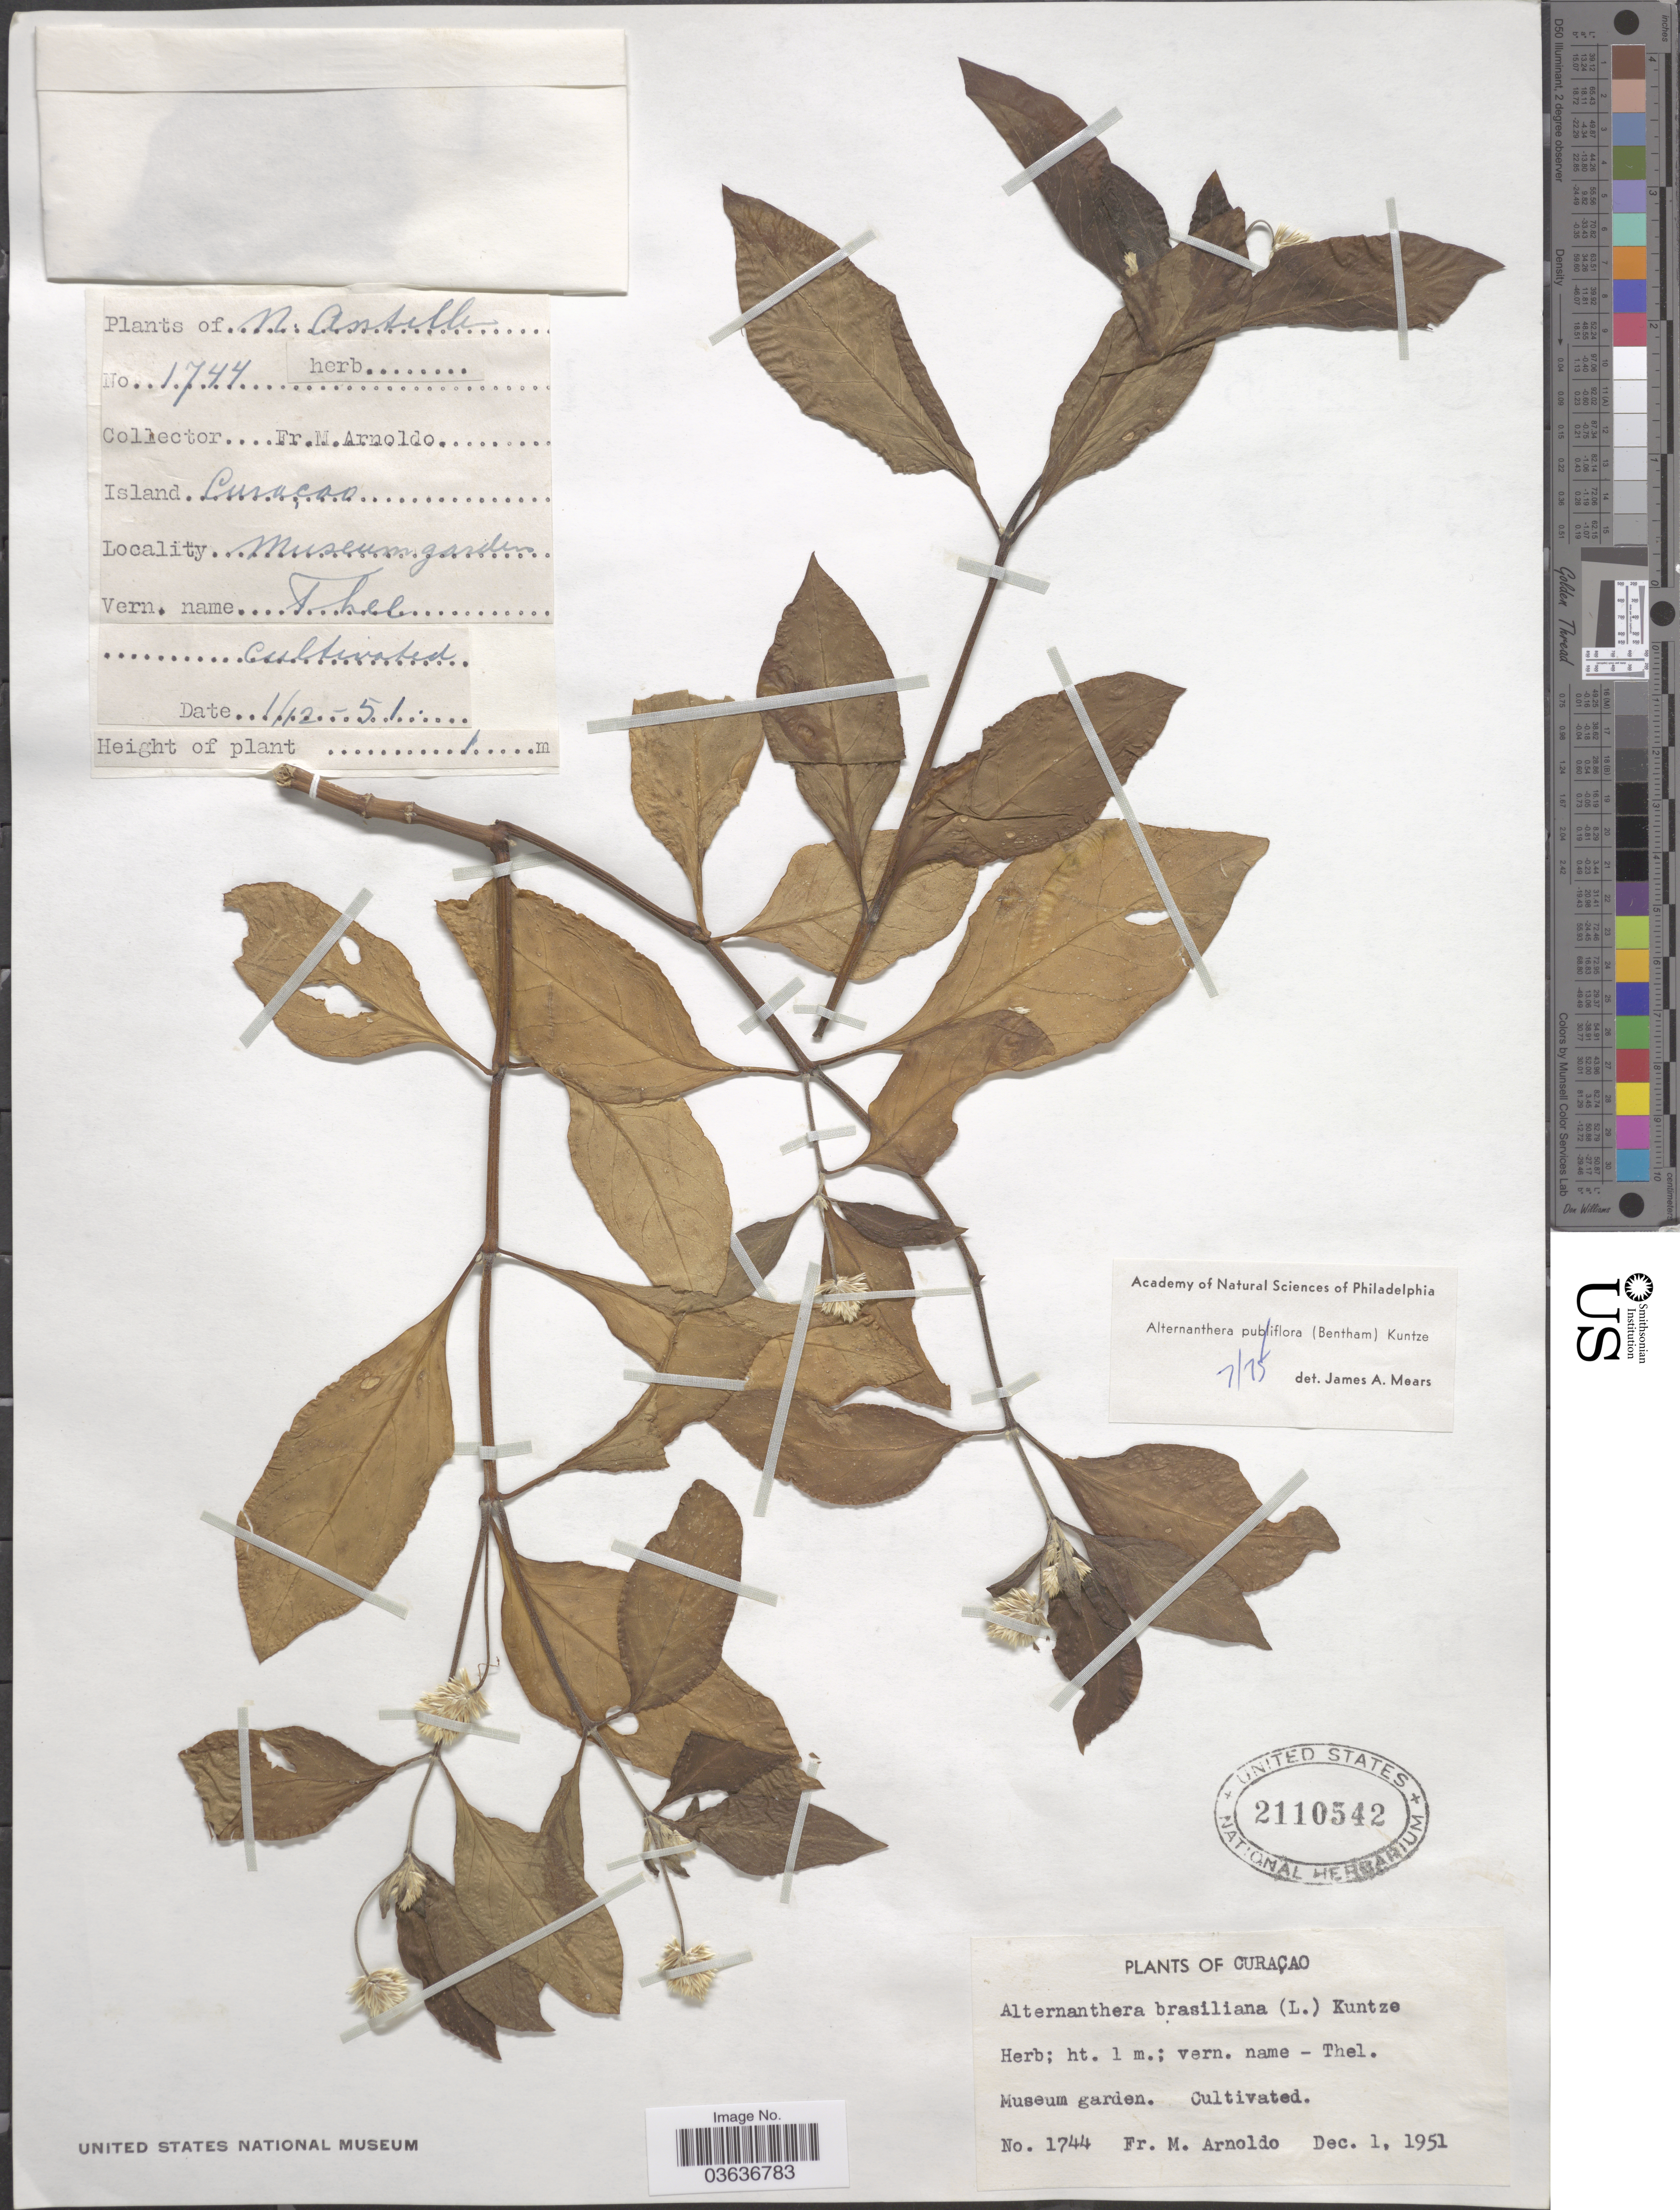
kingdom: Plantae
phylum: Tracheophyta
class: Magnoliopsida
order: Caryophyllales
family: Amaranthaceae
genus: Alternanthera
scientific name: Alternanthera pubiflora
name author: (Benth.) Kuntze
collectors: N. Arnoldo-Broeders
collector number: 1744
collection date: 1951-12-01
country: Curaçao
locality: N. Antille. Museum garden.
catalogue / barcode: US 2110542